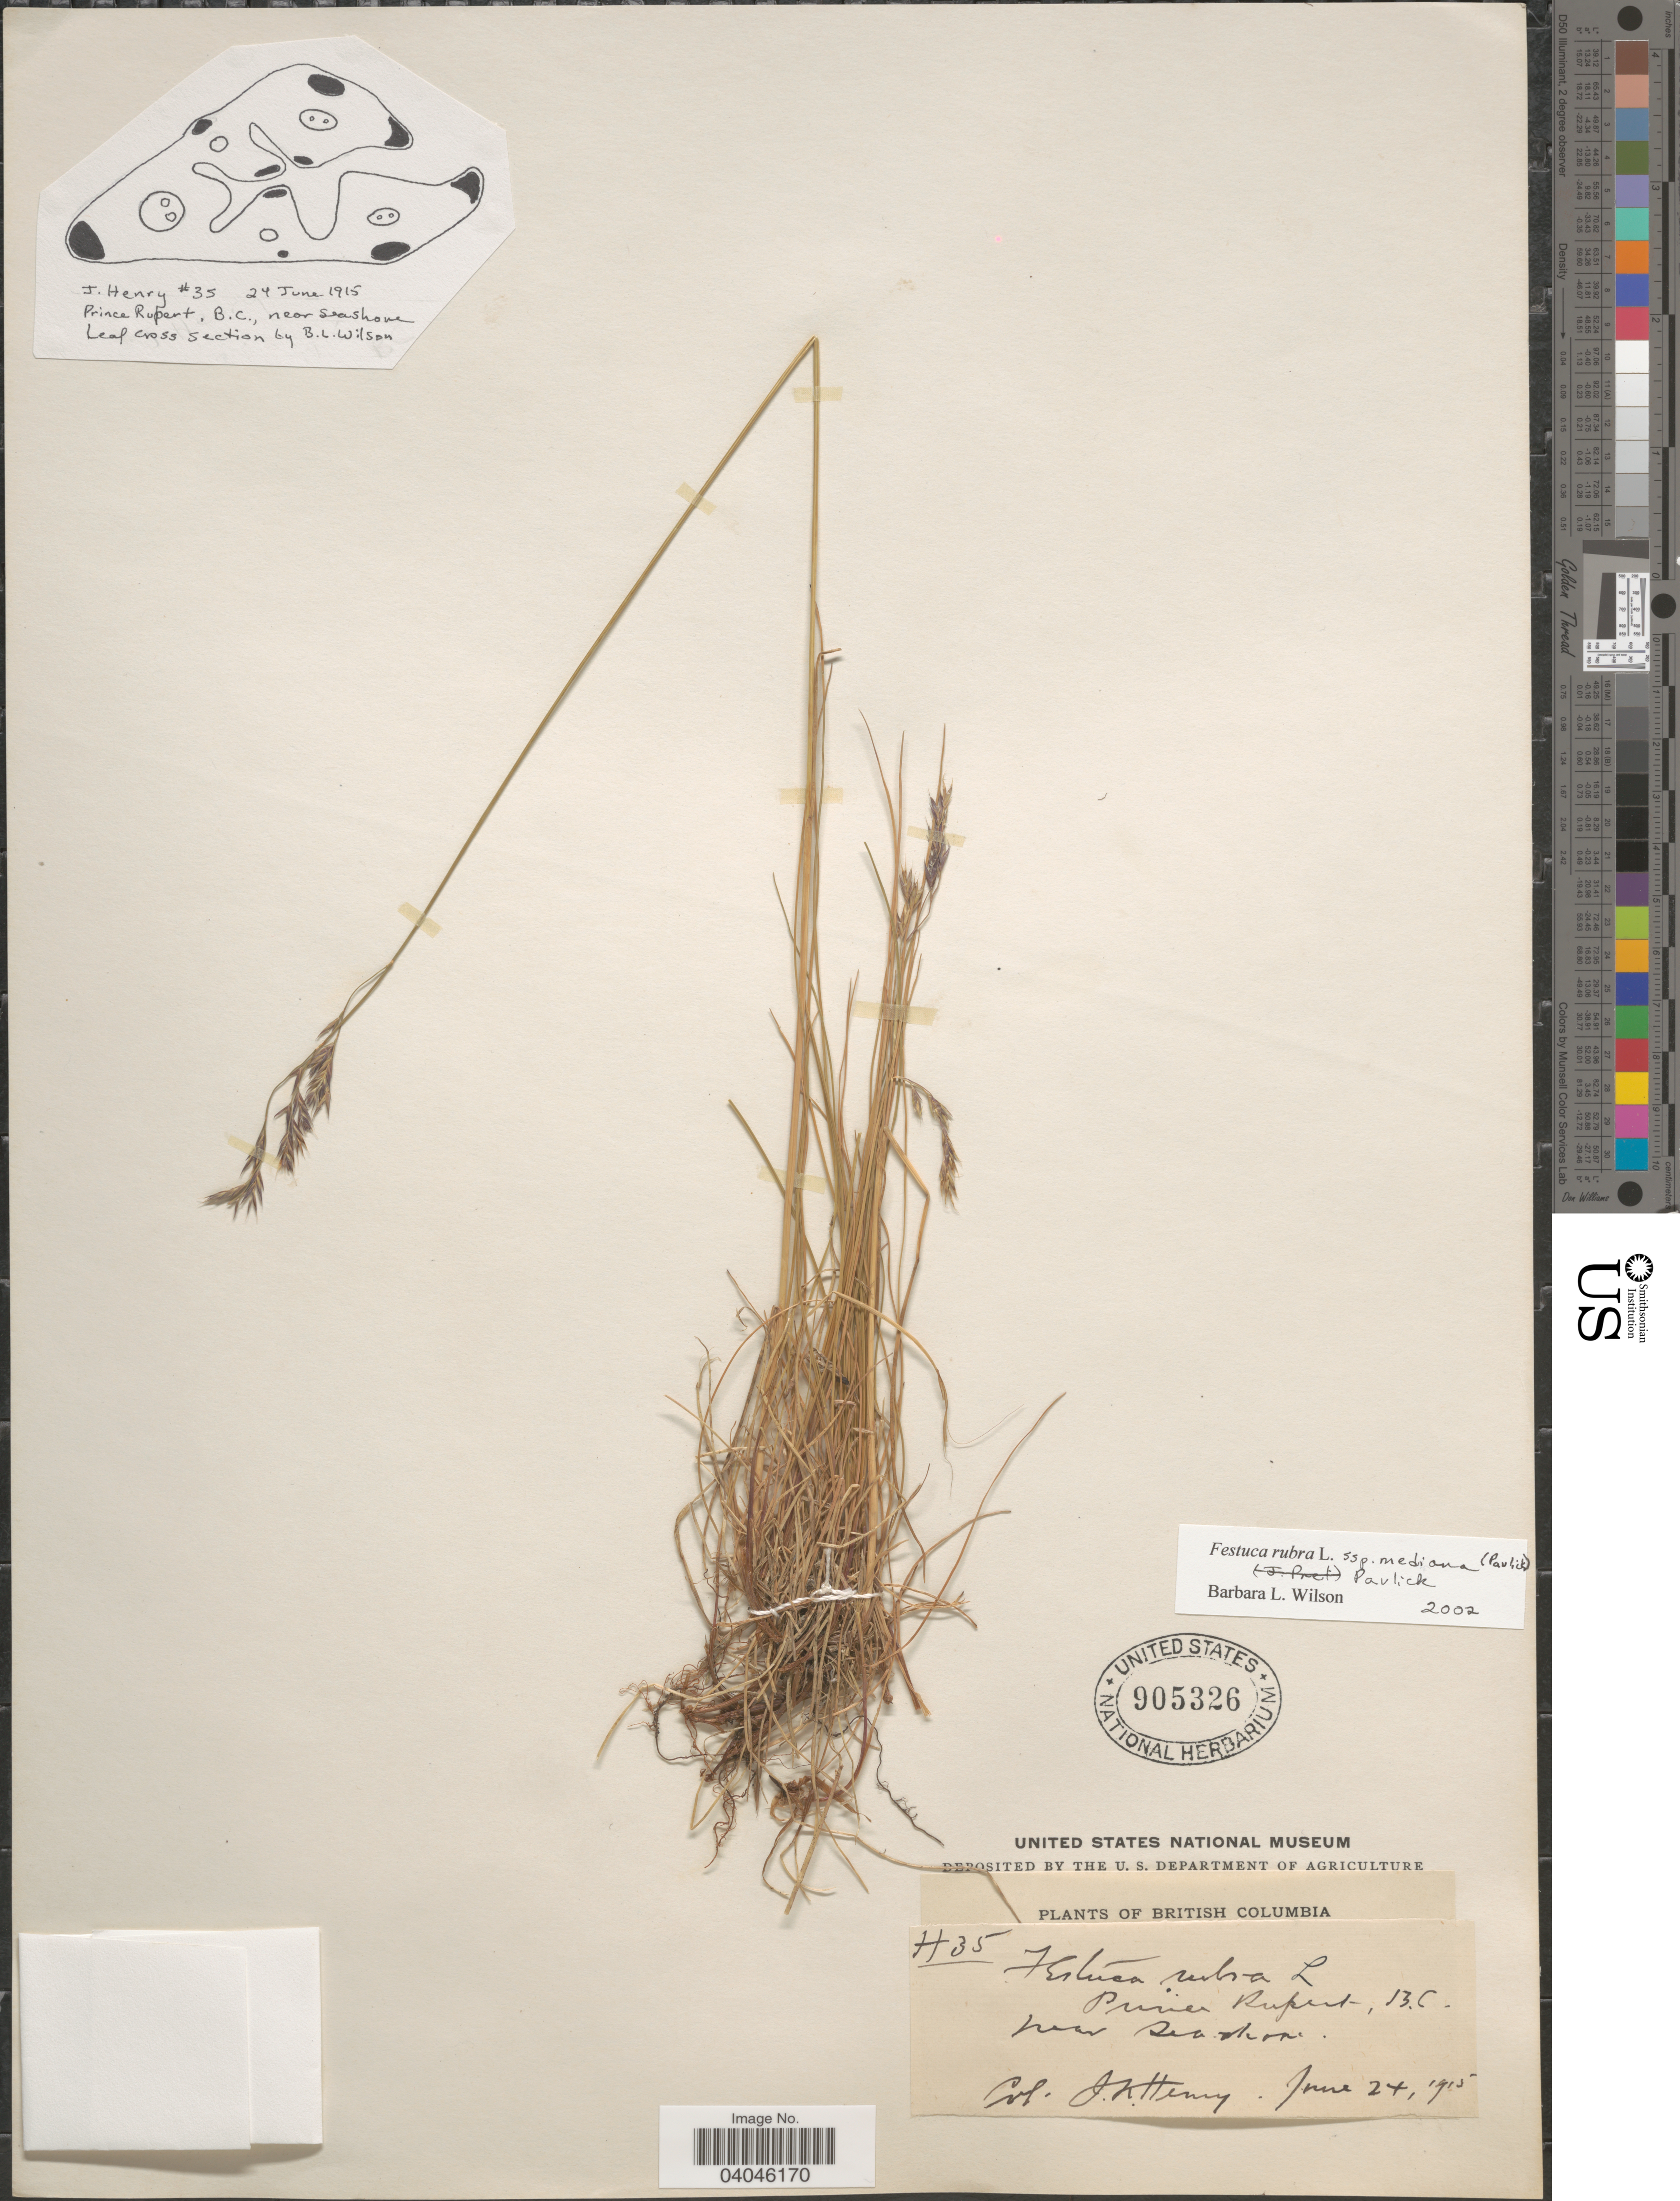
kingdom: Plantae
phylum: Tracheophyta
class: Liliopsida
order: Poales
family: Poaceae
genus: Festuca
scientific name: Festuca rubra subsp. mediana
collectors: J. K. Henry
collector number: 35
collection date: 1915-06-24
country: Canada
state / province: British Columbia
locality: Prince Rupert. Near sea shore.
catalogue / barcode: US 905326